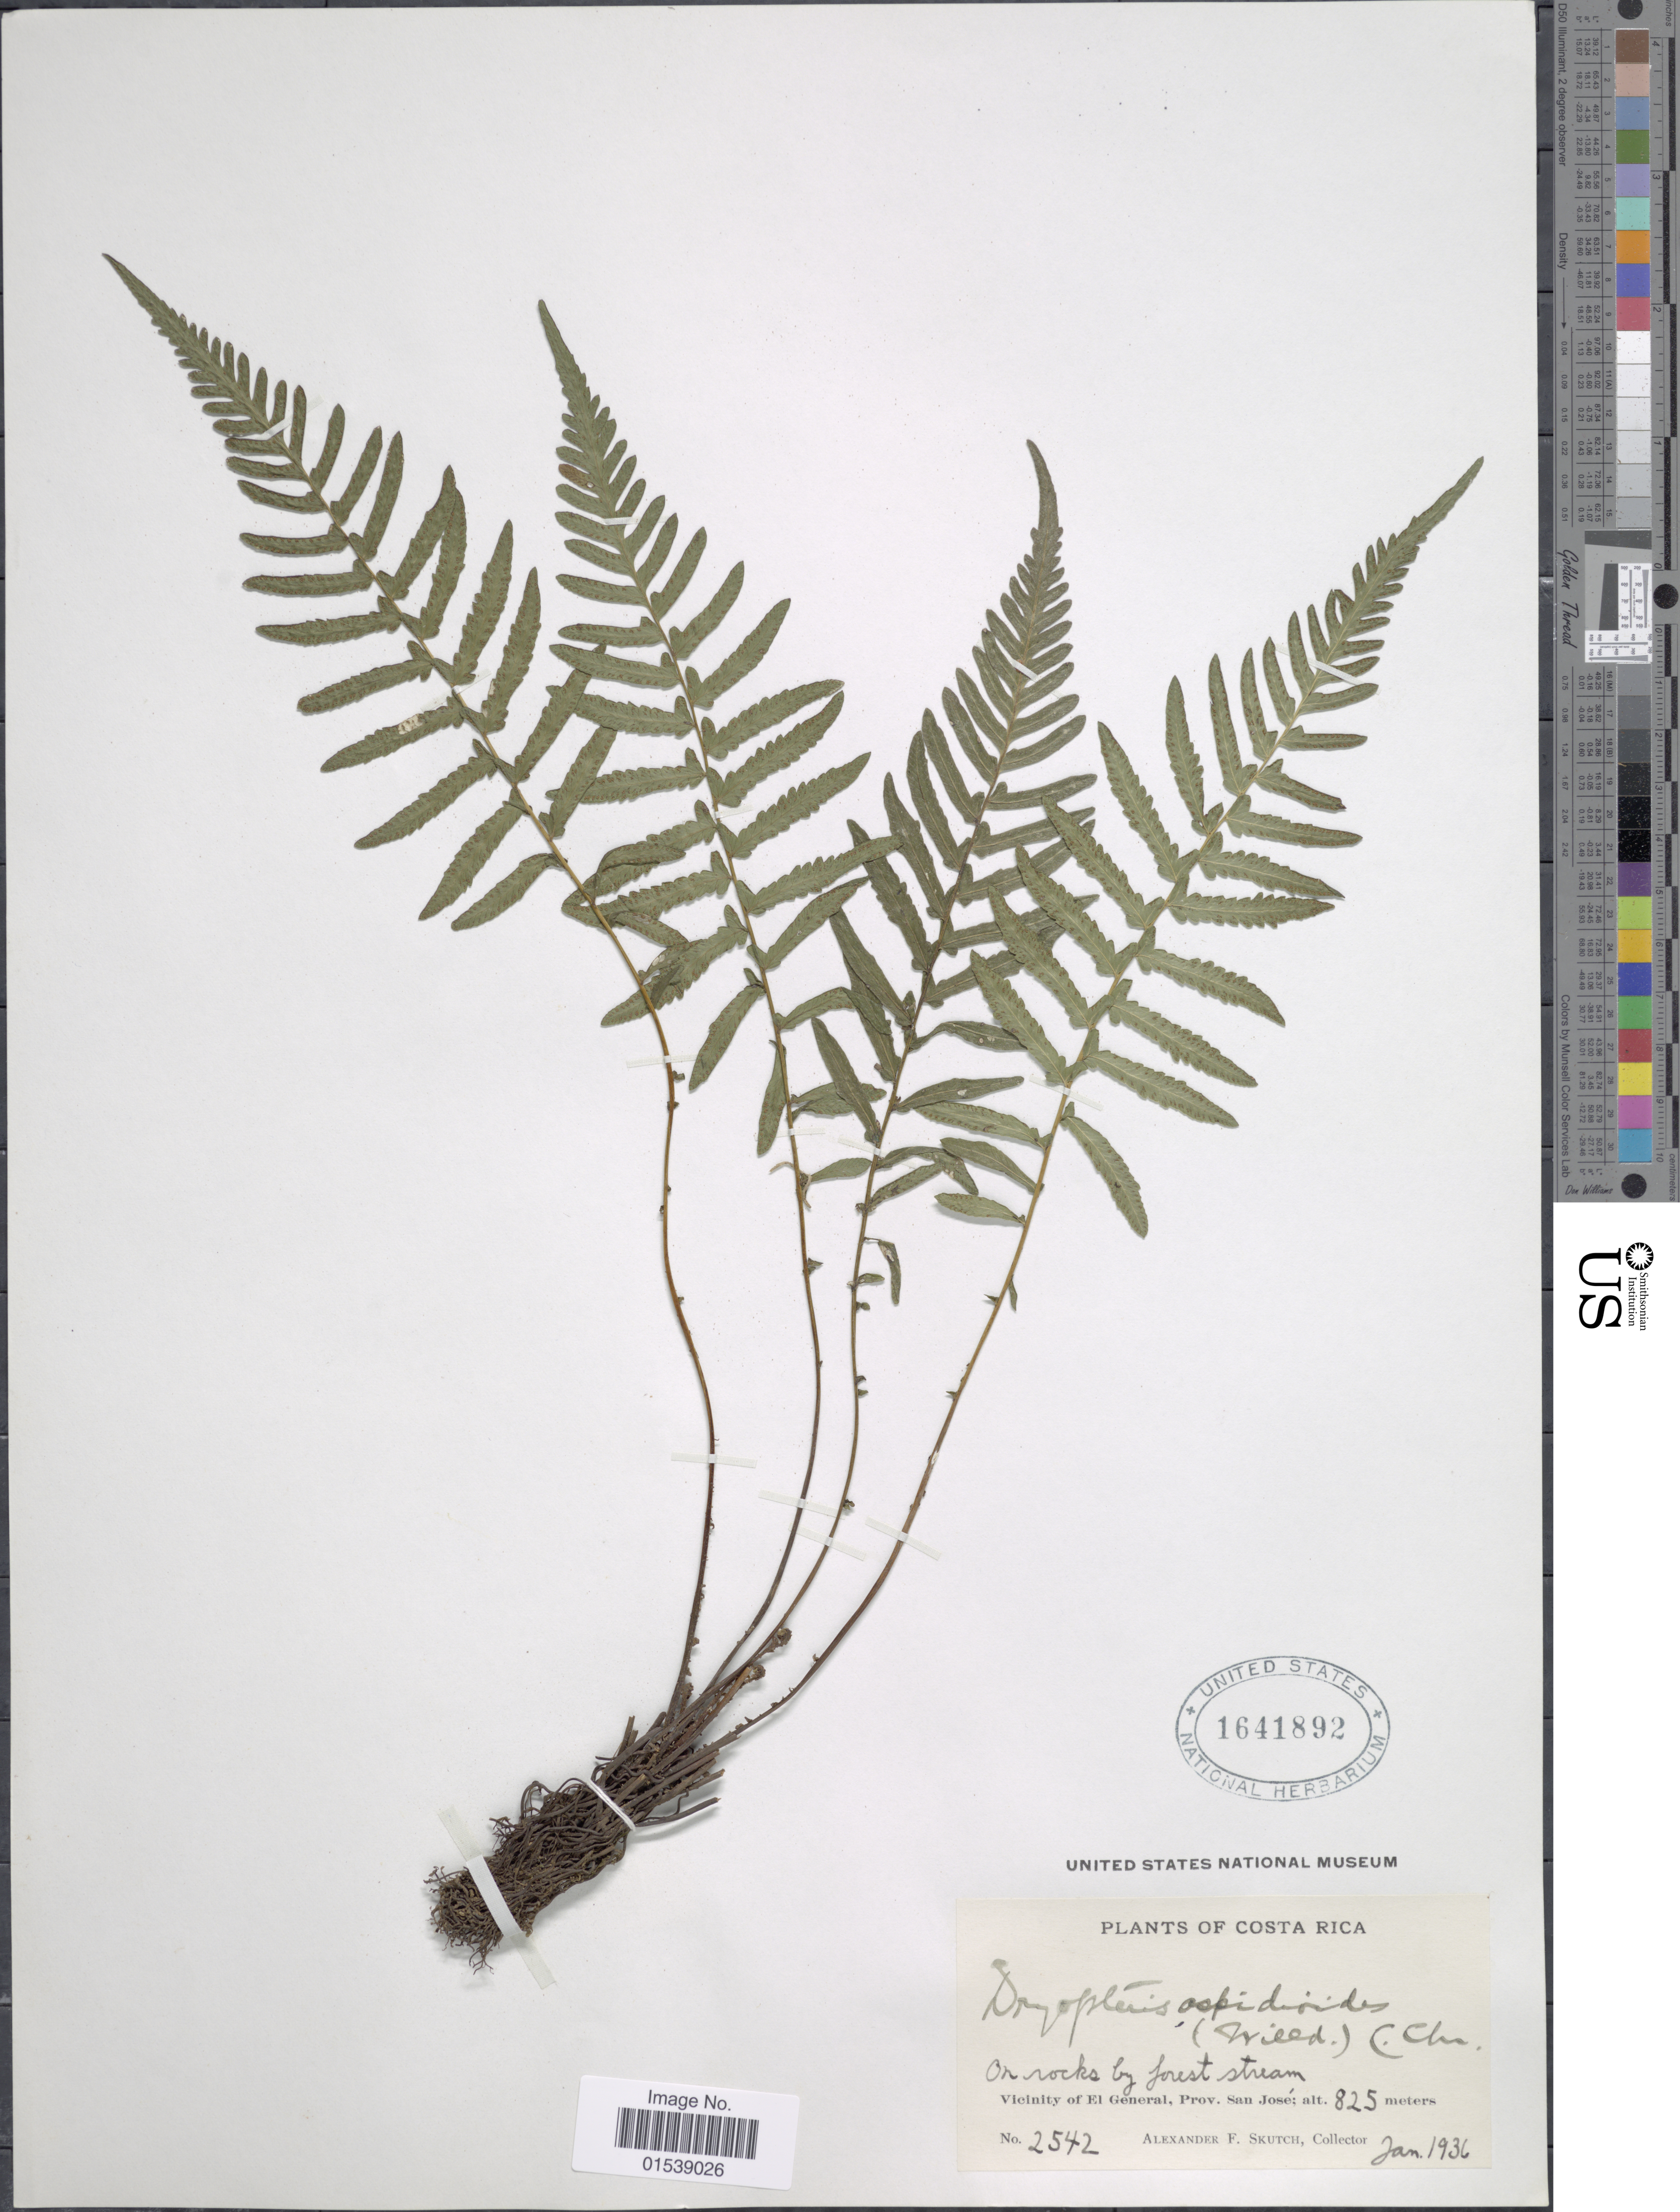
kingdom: Plantae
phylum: Tracheophyta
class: Polypodiopsida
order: Polypodiales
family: Thelypteridaceae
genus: Amauropelta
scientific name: Amauropelta villana (L.D. Gómez) comb. nov., ined 2015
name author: (L.D. Gómez)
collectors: A. F. Skutch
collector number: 2542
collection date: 1936-01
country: Costa Rica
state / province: San José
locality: Vicinity of El General, Prov. San Jose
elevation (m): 825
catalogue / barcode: US 1641892